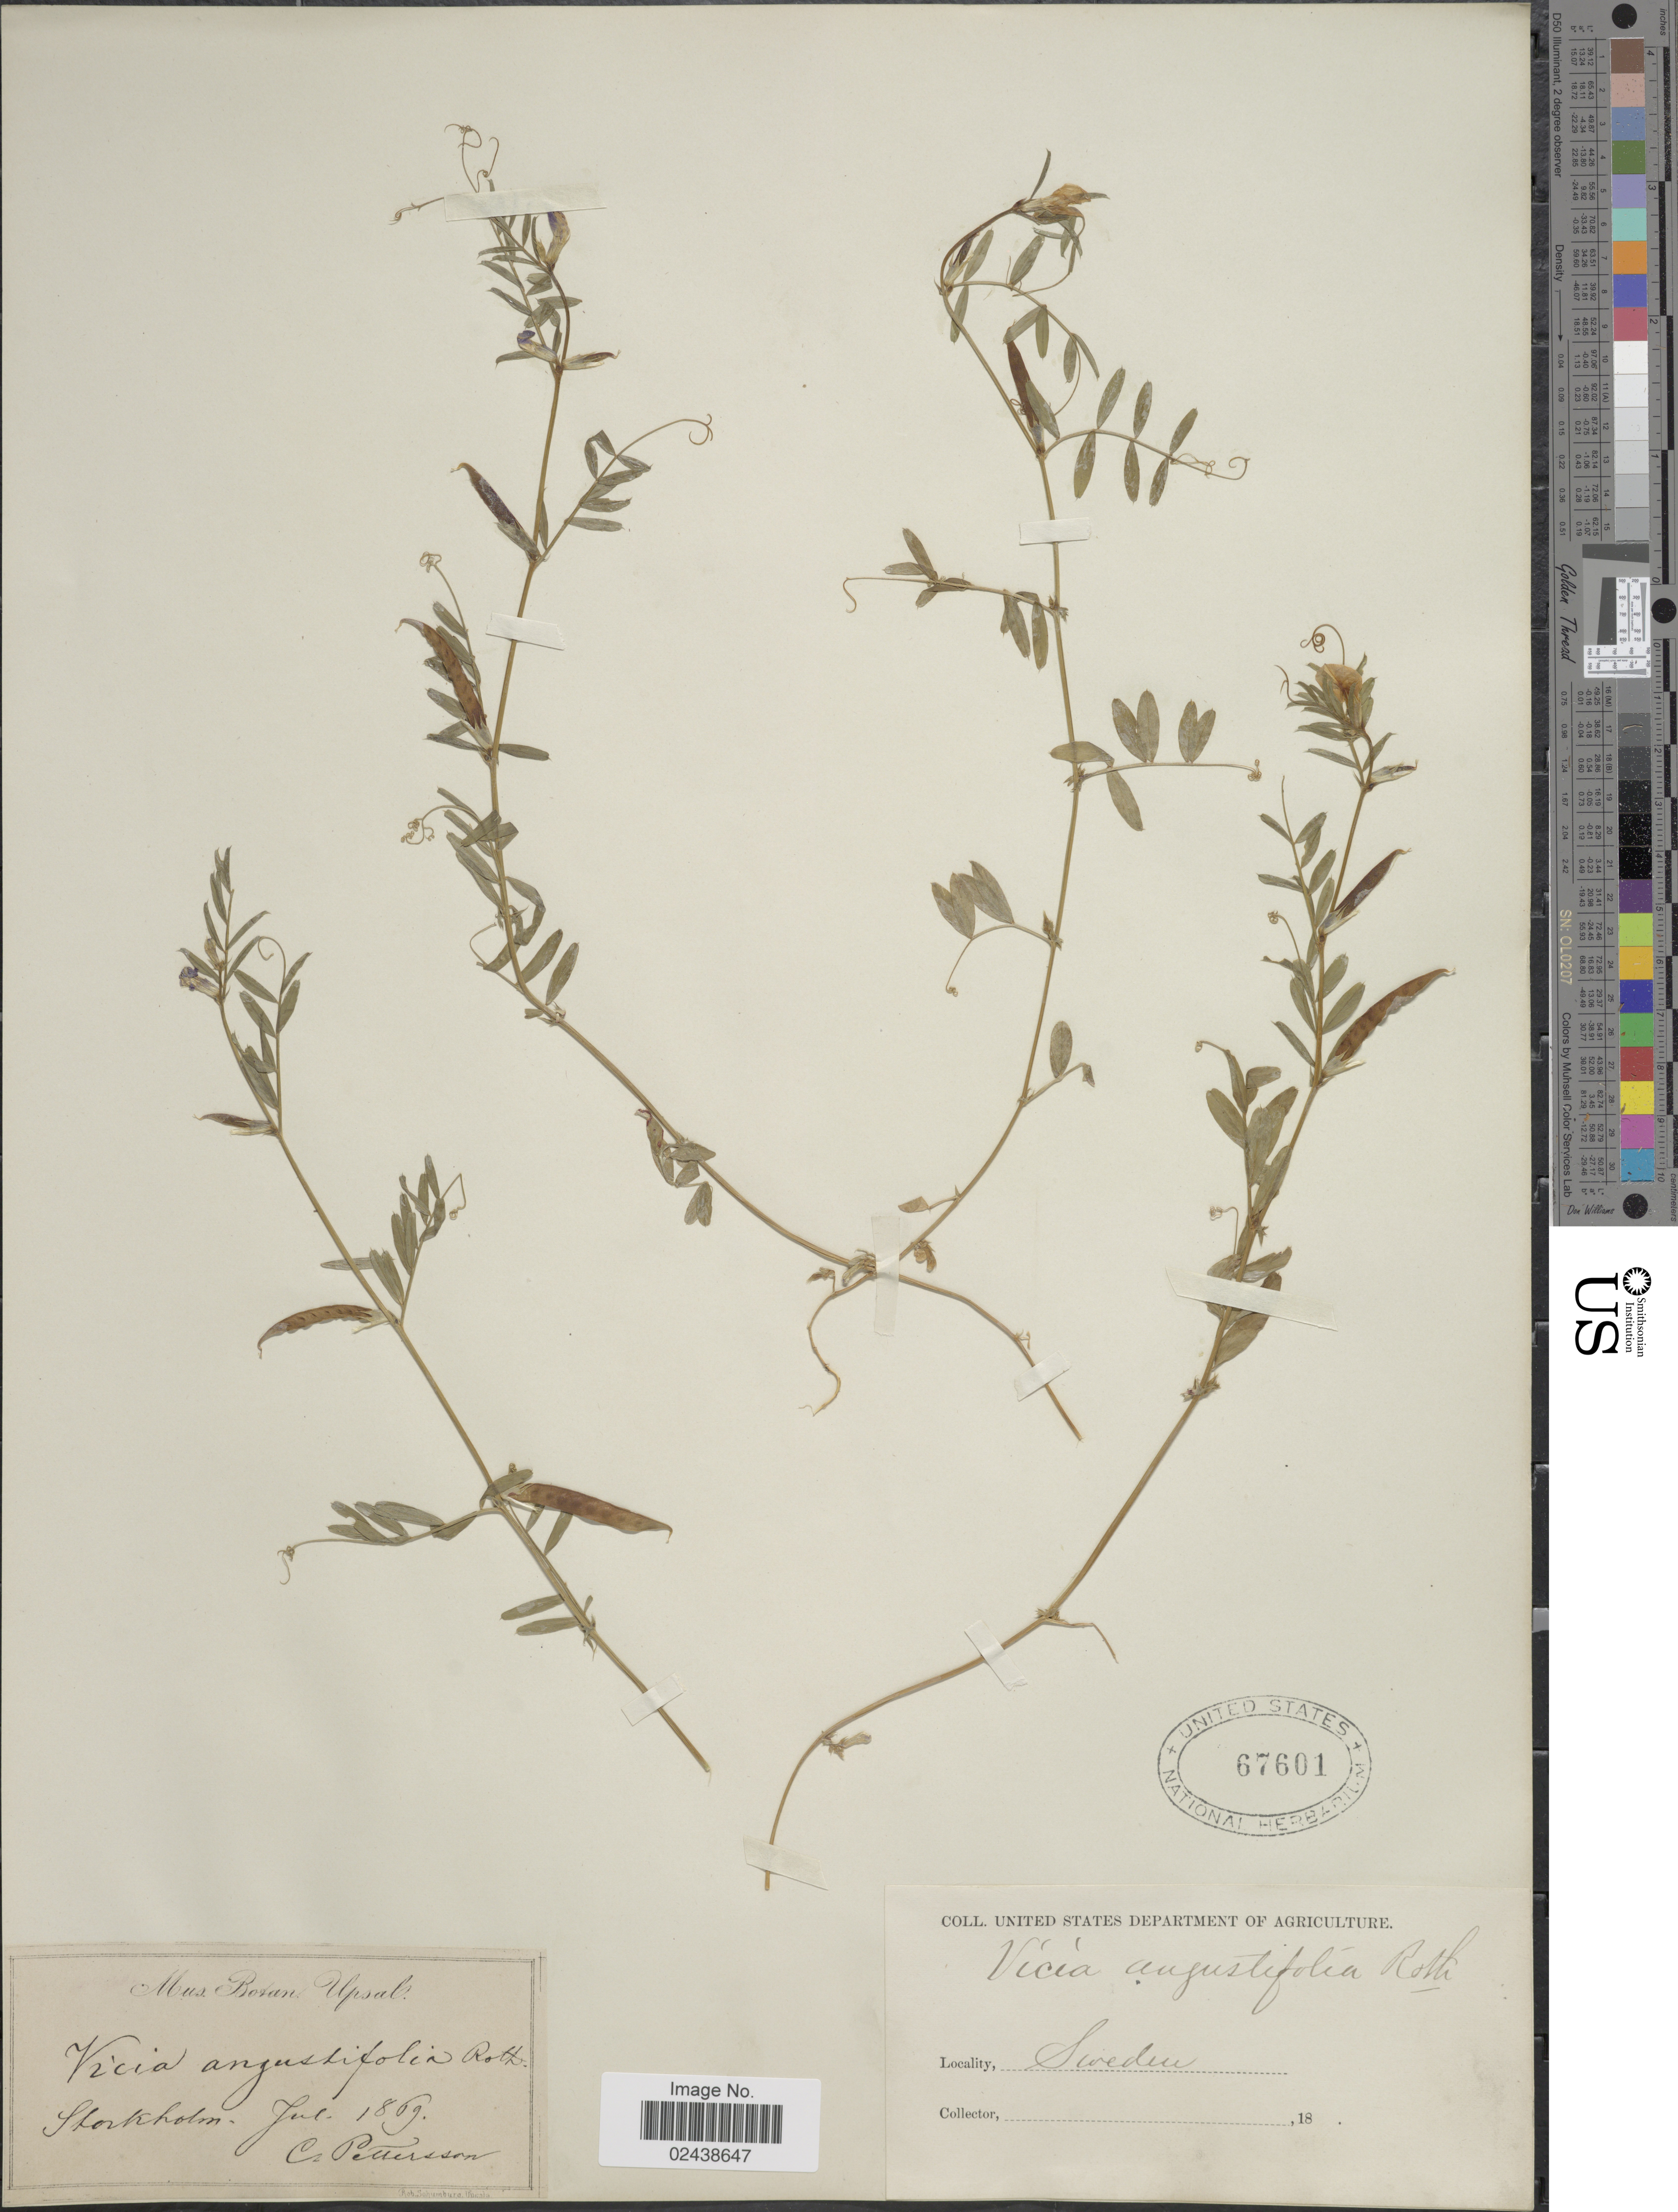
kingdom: Plantae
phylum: Tracheophyta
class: Magnoliopsida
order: Fabales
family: Fabaceae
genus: Vicia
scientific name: Vicia angustifolia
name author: L.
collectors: C. Pettersson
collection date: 1869-07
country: Sweden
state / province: Stockholm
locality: Stockholm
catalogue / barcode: US 67601